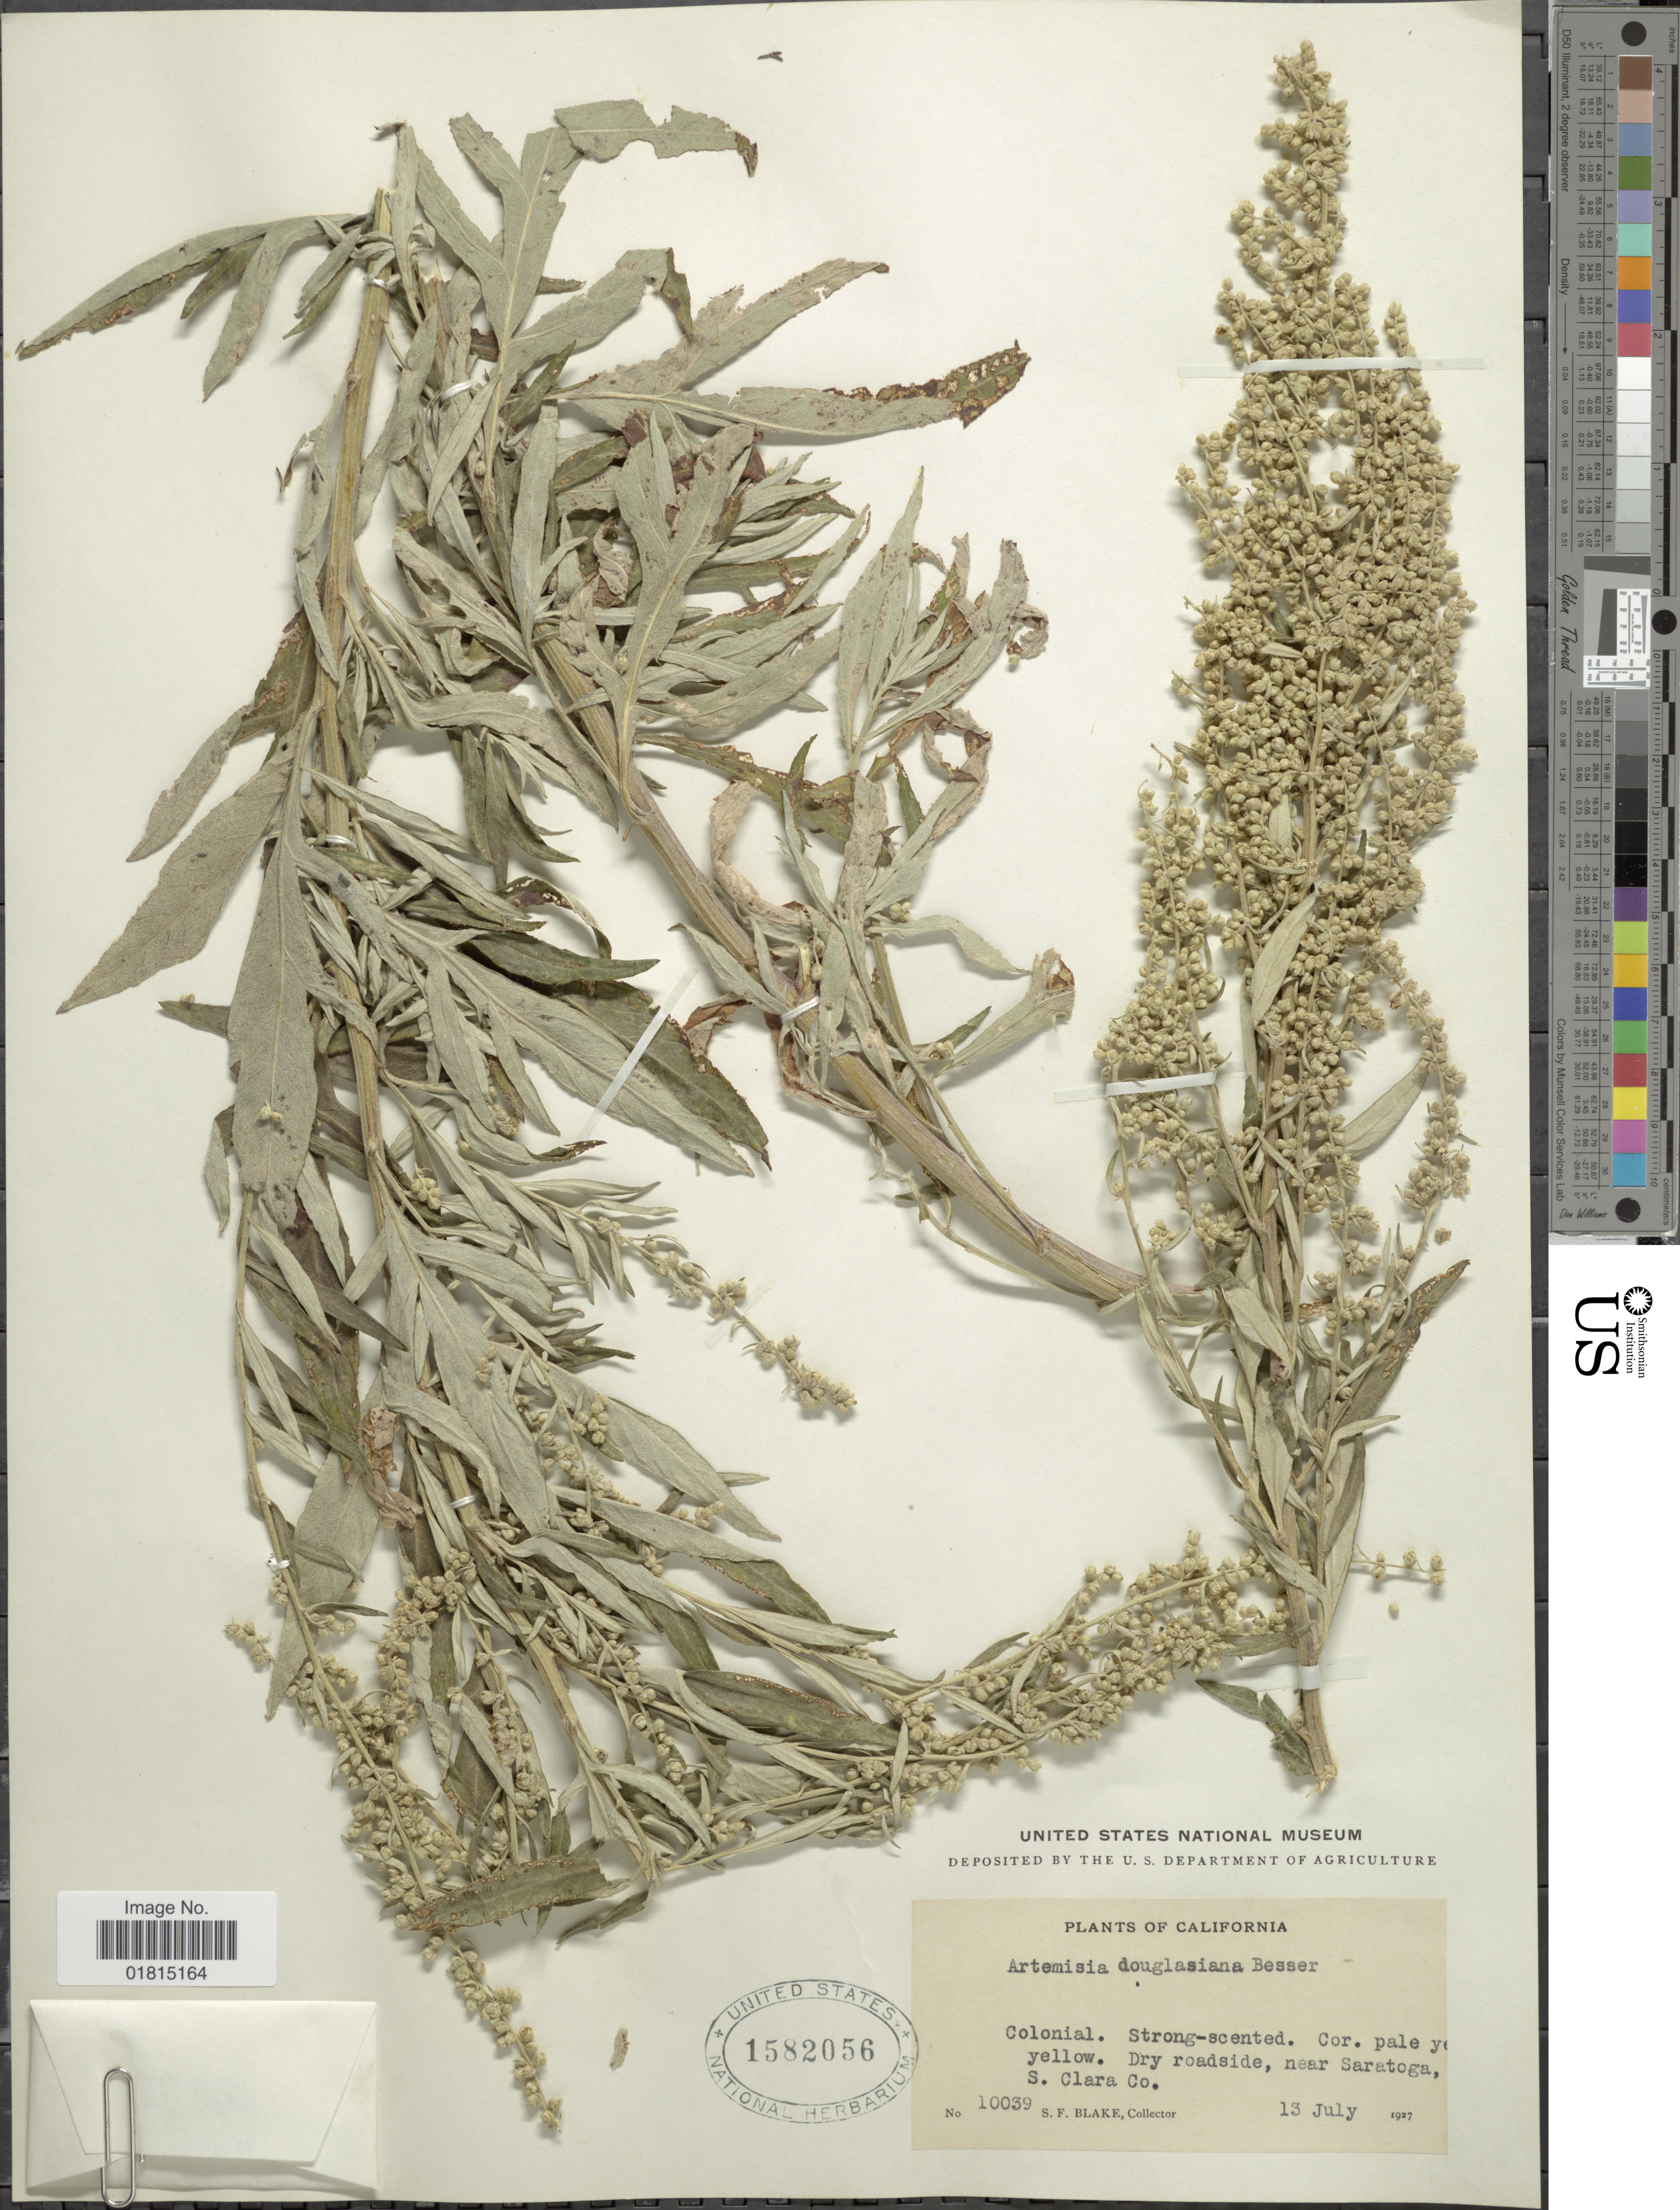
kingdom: Plantae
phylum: Tracheophyta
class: Magnoliopsida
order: Asterales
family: Asteraceae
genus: Artemisia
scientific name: Artemisia douglasiana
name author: Besser ex Hook.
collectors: S. Blake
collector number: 10039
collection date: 1927-07-13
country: United States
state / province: California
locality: Dry roadside, near Saratoga, S. Clara Co.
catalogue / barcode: US 1582056